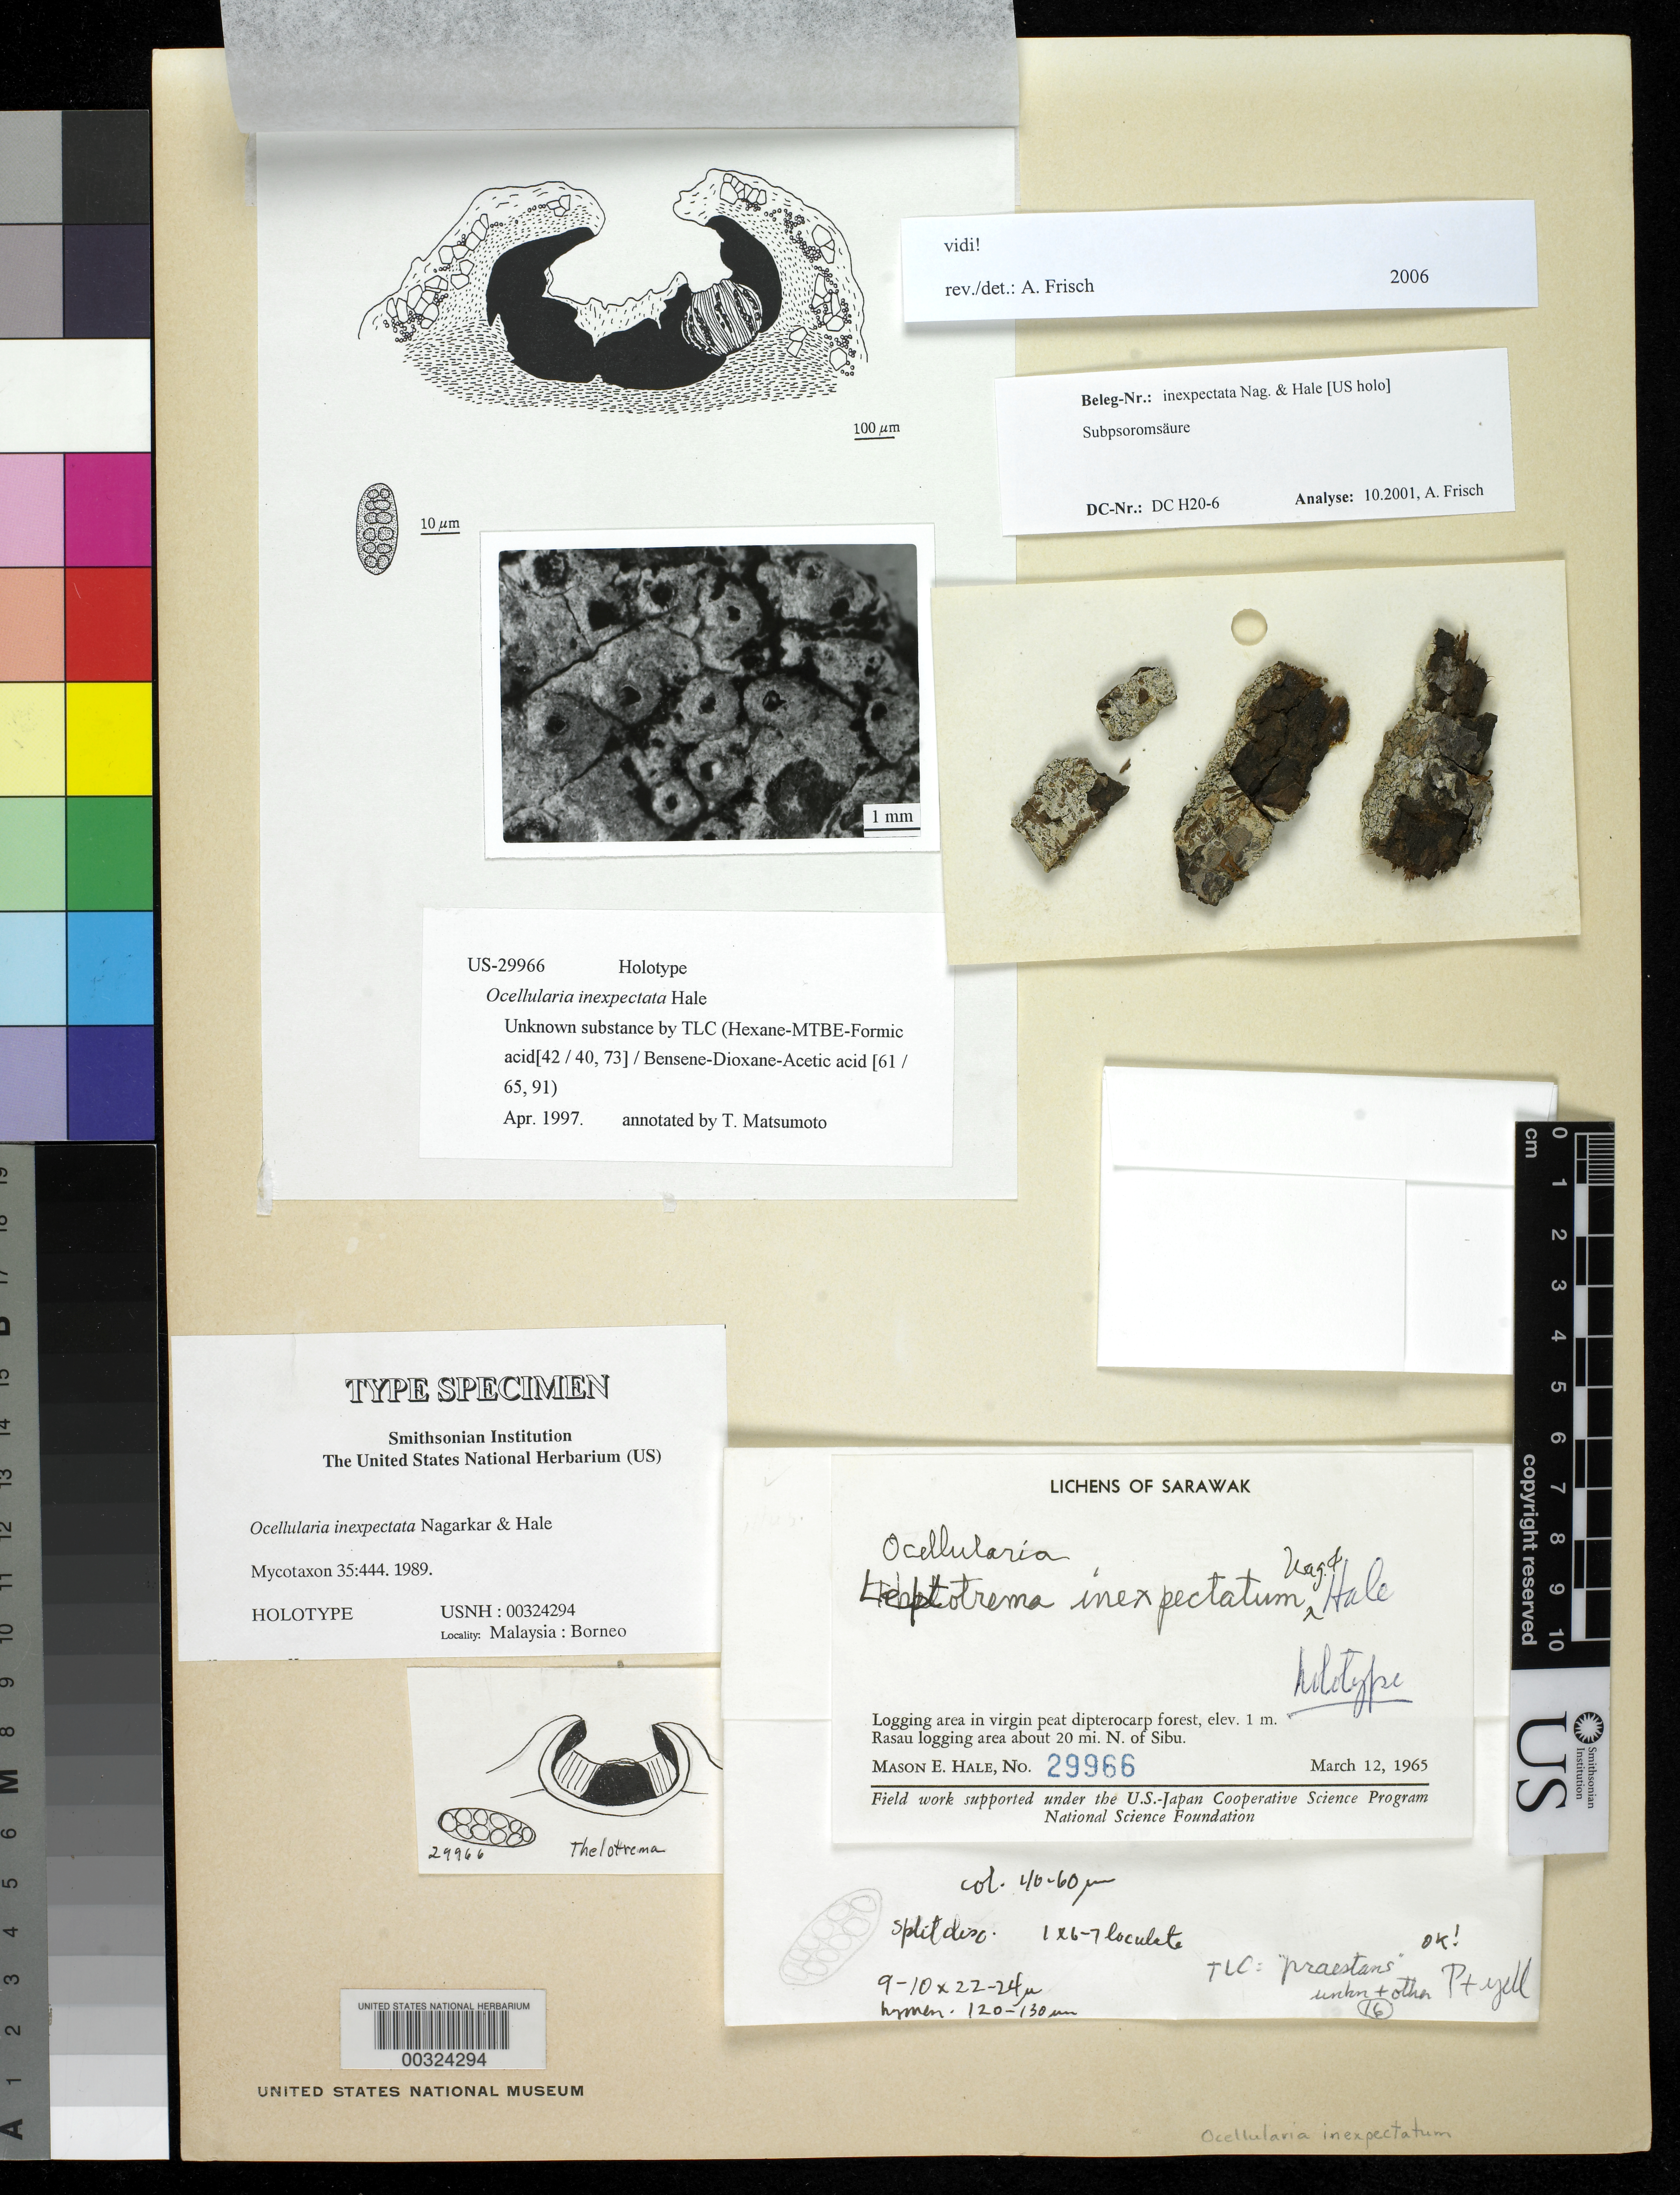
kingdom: Fungi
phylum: Ascomycota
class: Lecanoromycetes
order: Ostropales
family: Graphidaceae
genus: Ocellularia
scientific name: Ocellularia inexpectata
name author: Nagarkar & Hale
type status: Holotype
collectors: M. Hale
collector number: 29966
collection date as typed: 12 Mar 1965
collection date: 1965-03-12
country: Malaysia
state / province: Sarawak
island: Borneo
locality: Rasau Logging Area ca. 20 mi N of Sibu, logging area in virgin peat dipterocarp forest.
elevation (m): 1